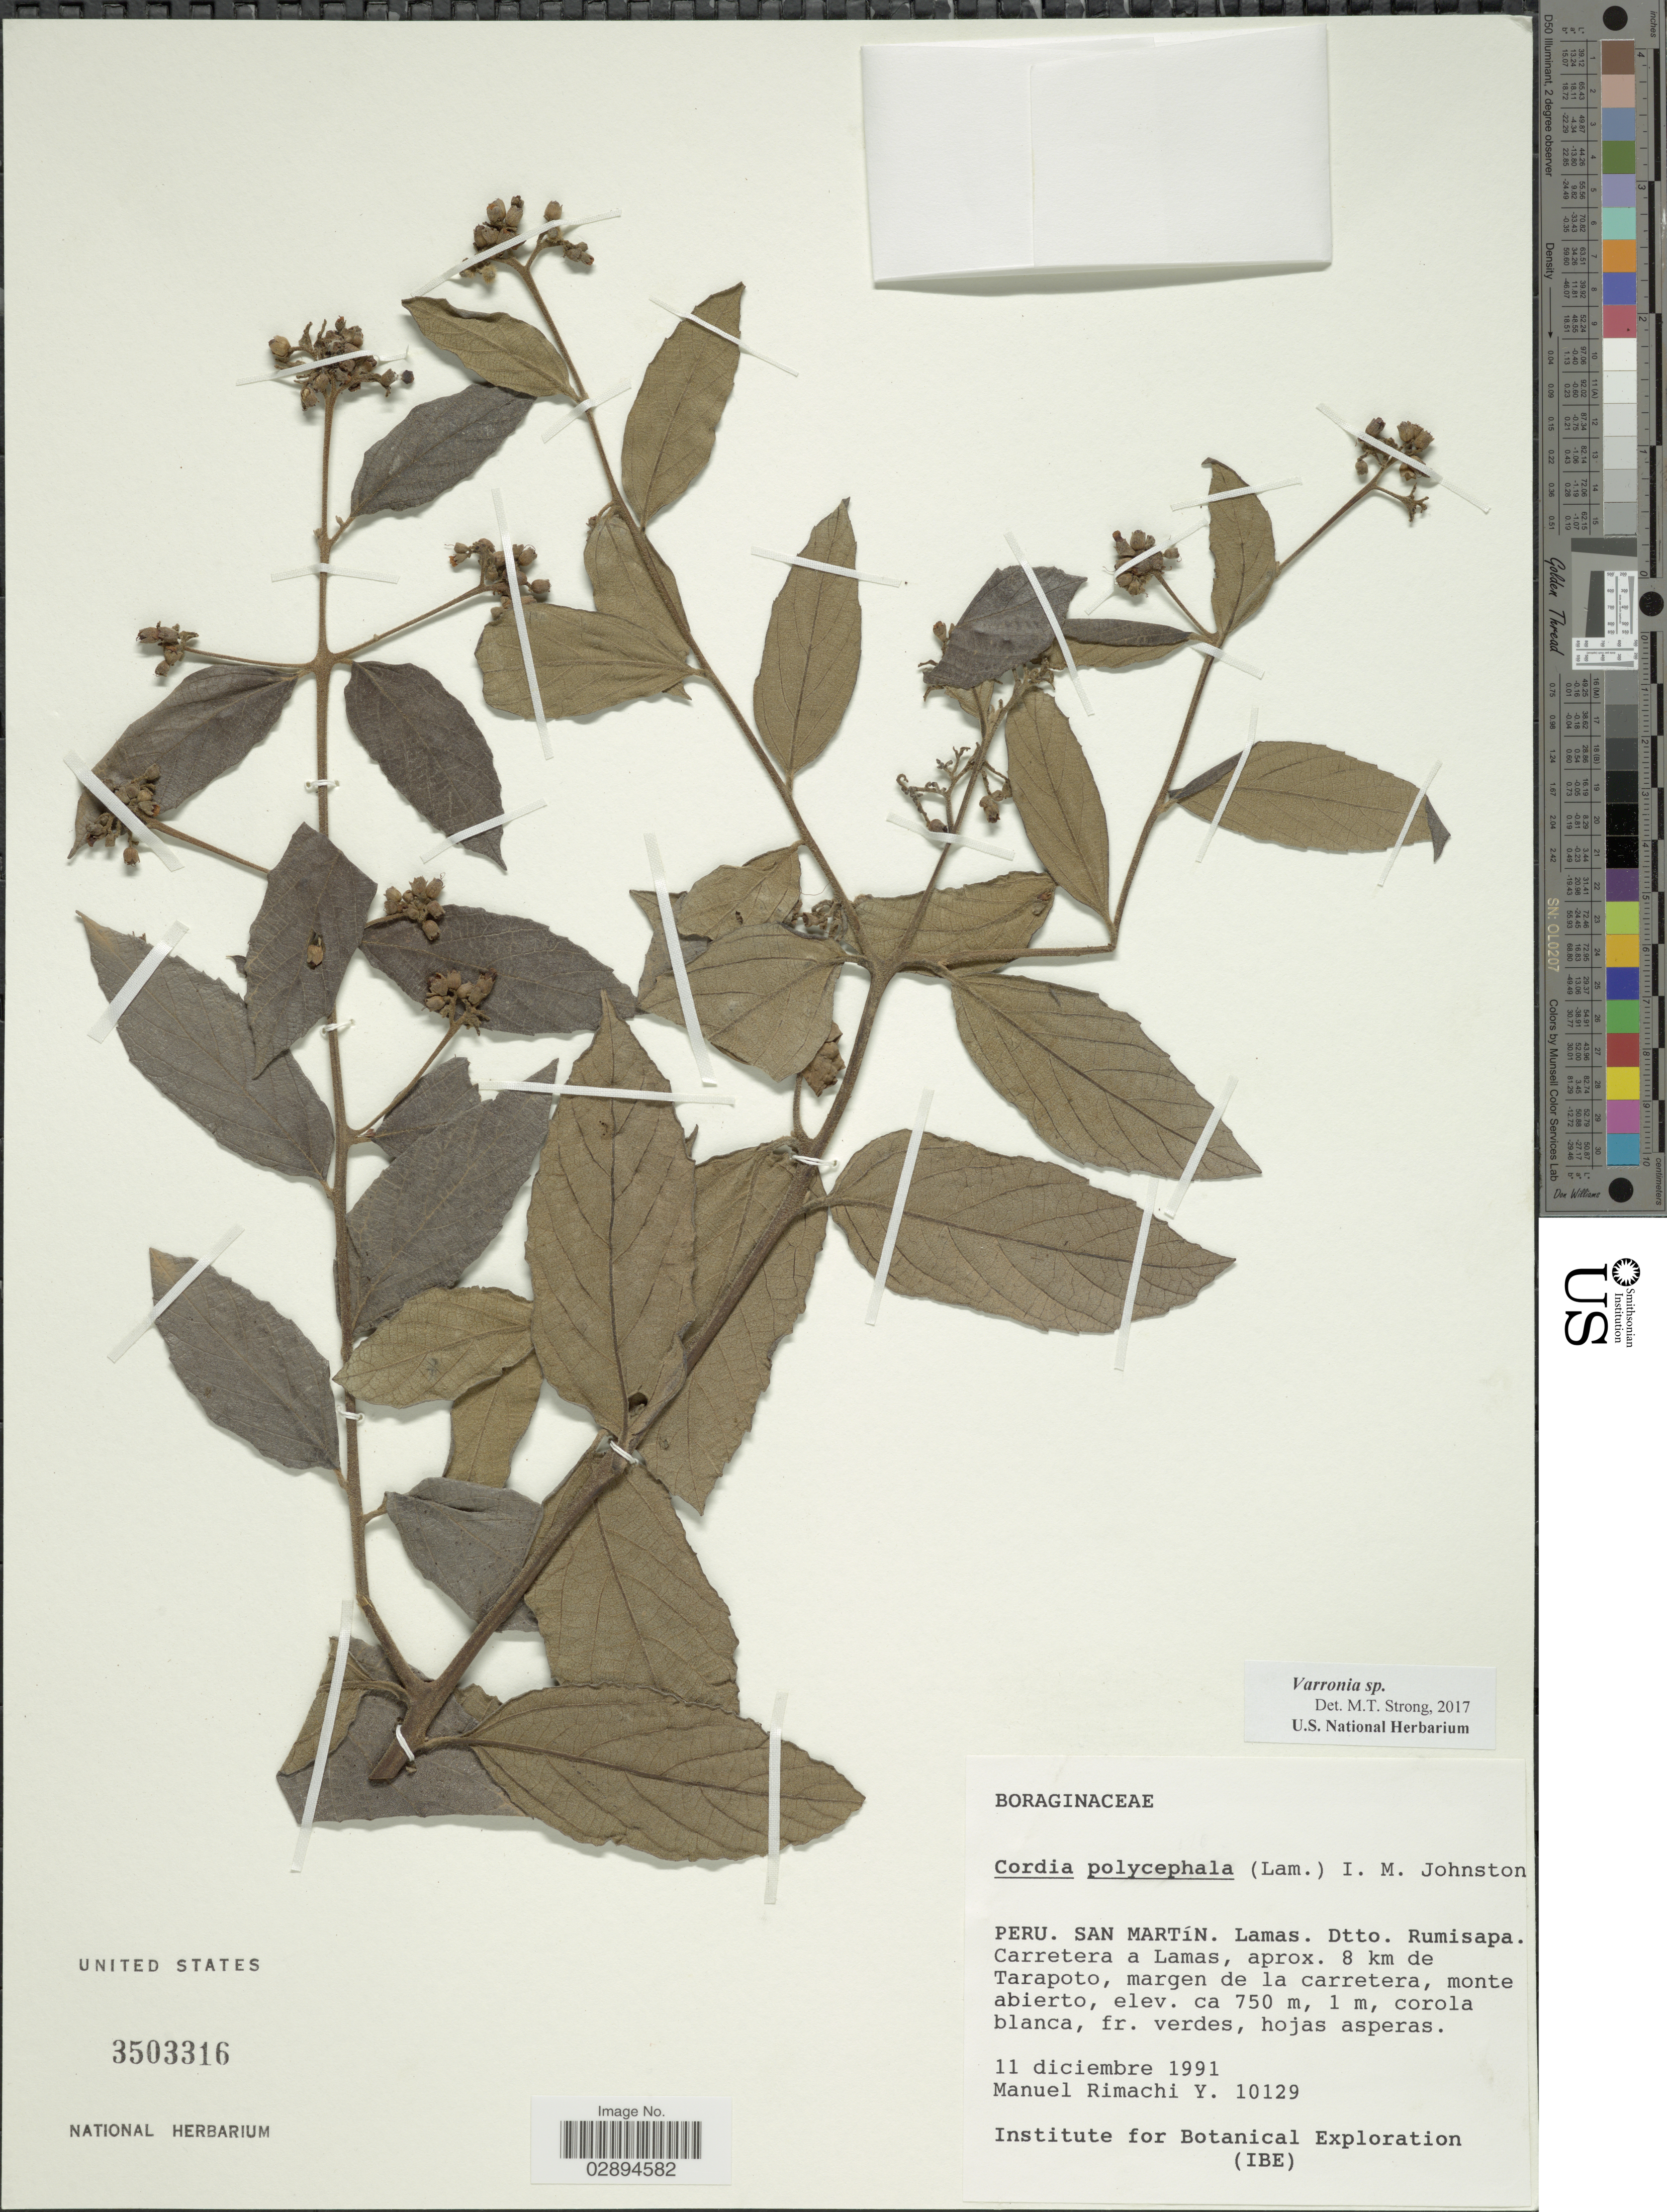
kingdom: Plantae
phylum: Tracheophyta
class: Magnoliopsida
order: Boraginales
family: Cordiaceae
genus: Varronia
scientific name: Varronia sp.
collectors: M. Rimachi Y.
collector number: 10129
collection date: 1991-12-11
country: Peru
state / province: San Martín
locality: San Martin. Lamas. Dtto. Rumisapa. Carretera a Lamas, aprox. 8 km de Tarapoto, margen de carretera, mont abierto.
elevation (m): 750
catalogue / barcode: US 3503316